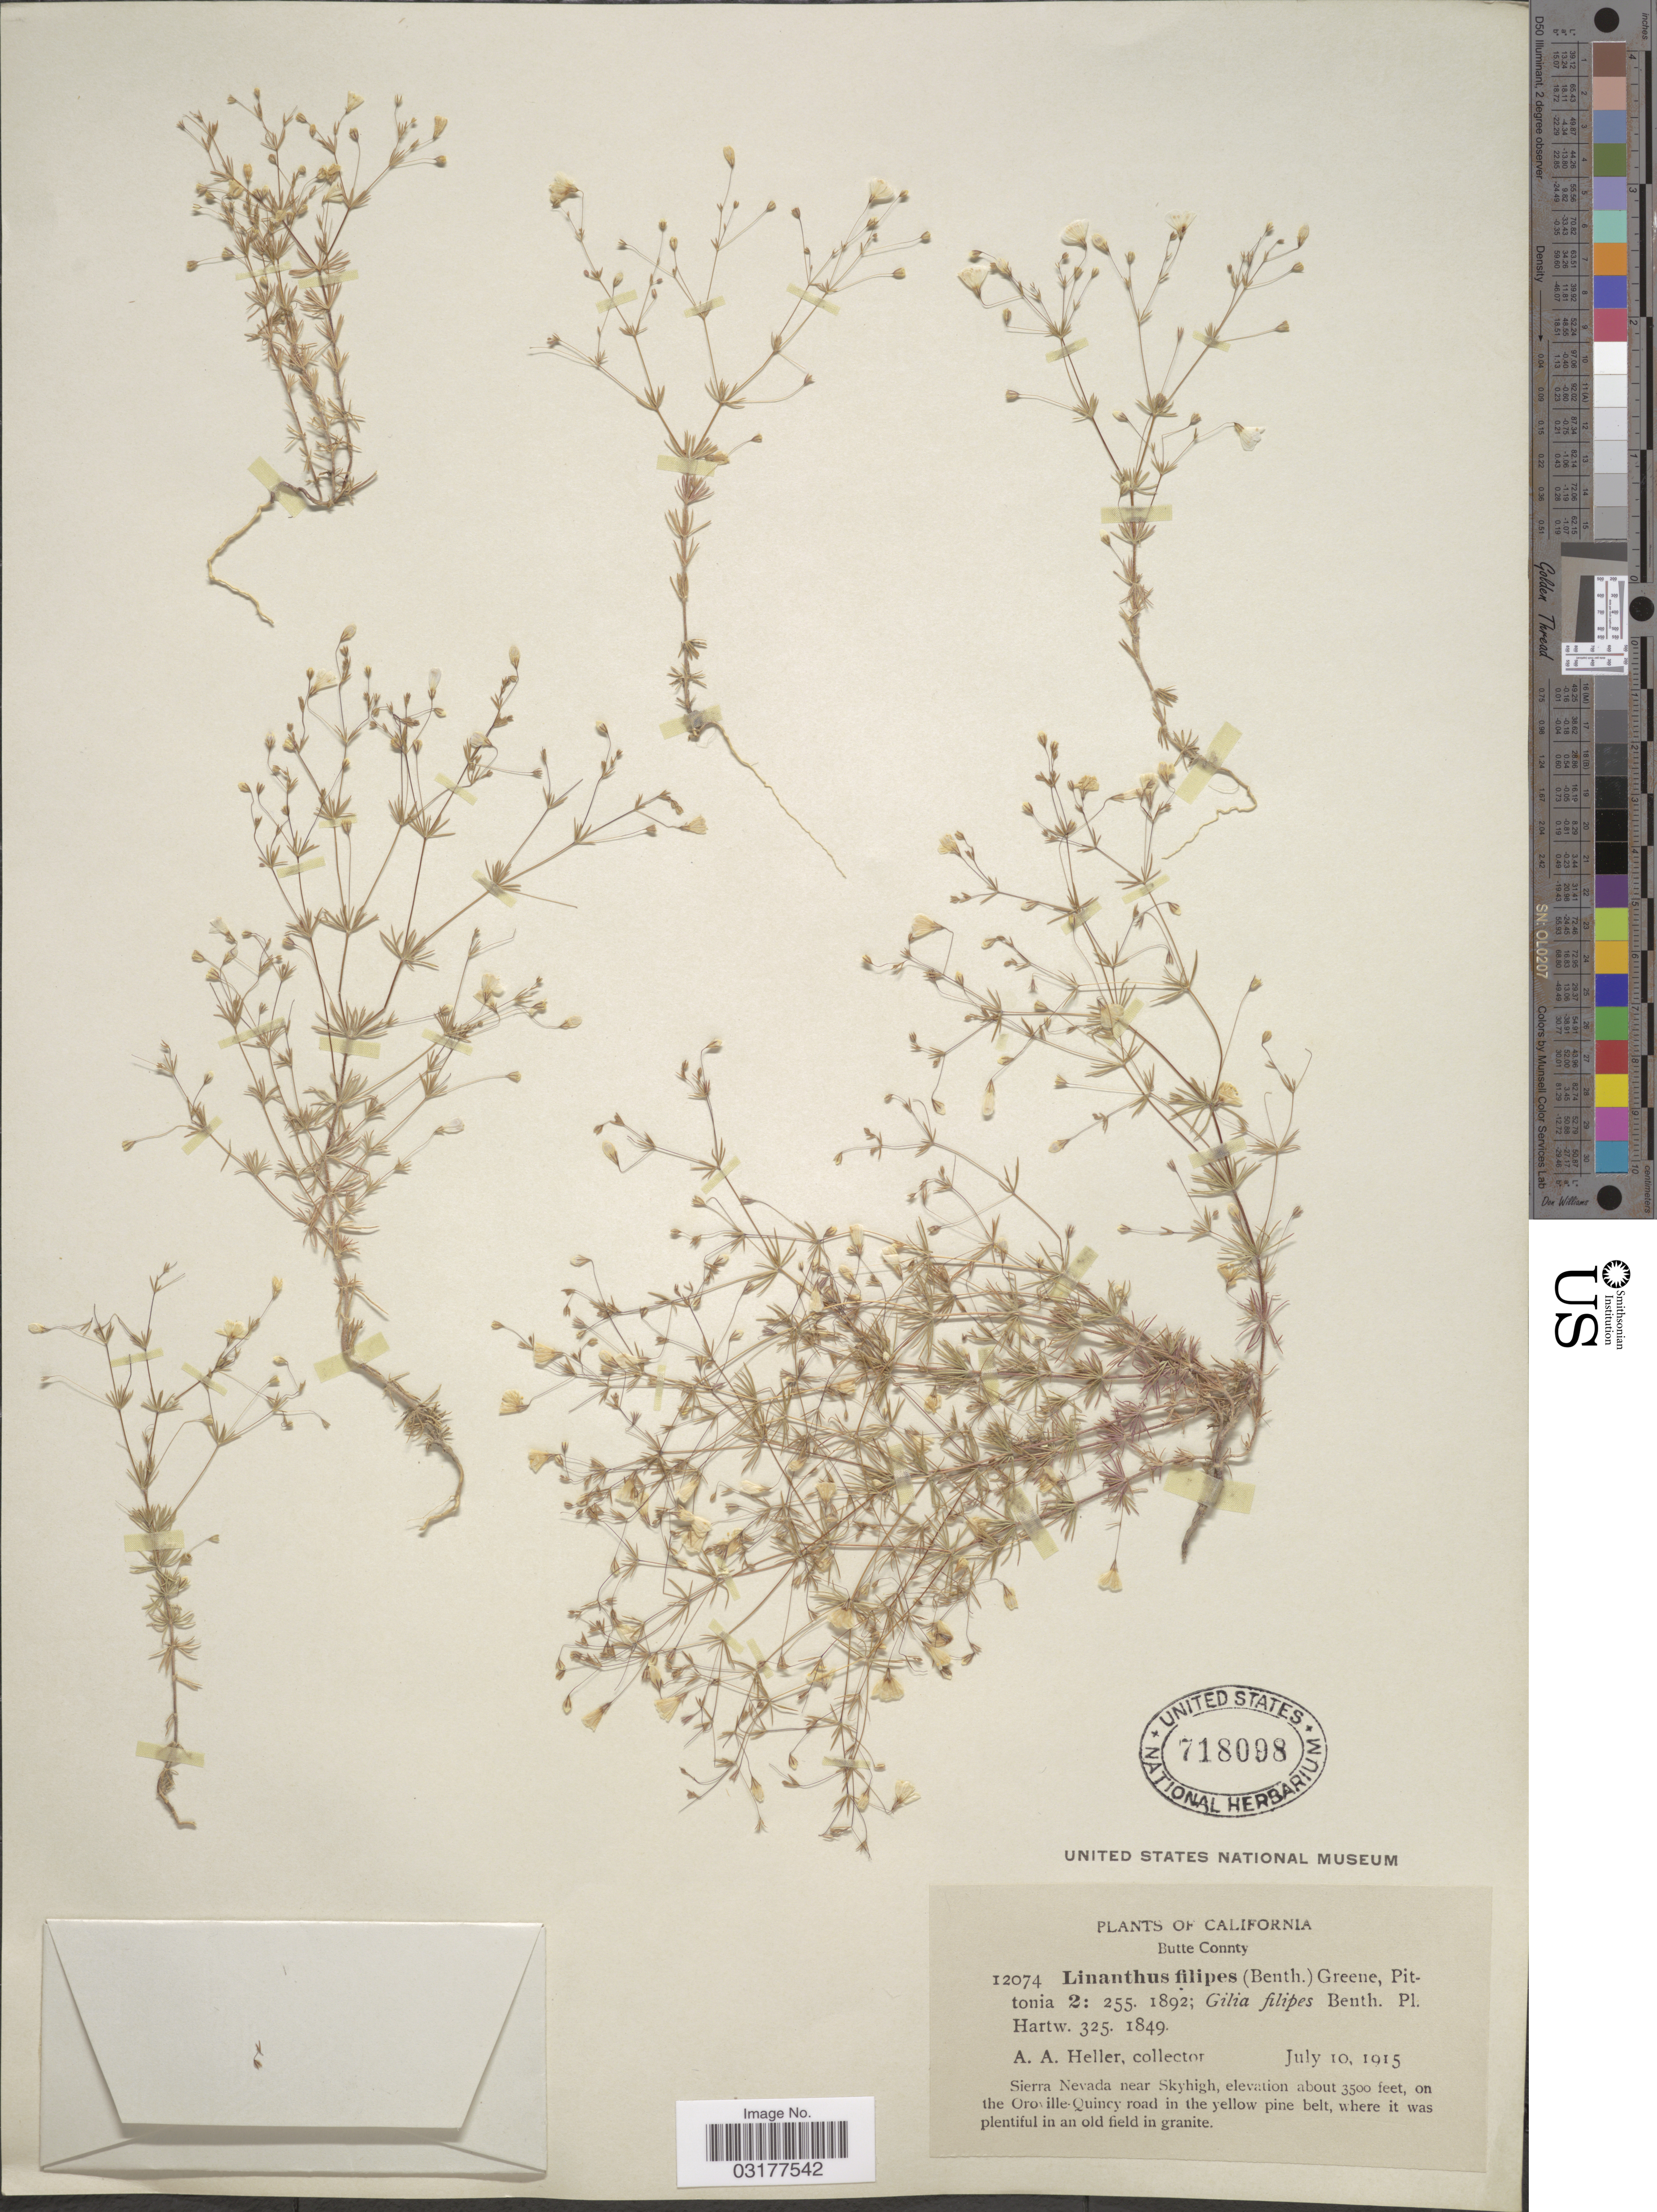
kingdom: Plantae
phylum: Tracheophyta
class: Magnoliopsida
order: Ericales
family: Polemoniaceae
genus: Leptosiphon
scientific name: Leptosiphon filipes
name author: (Benth.) J.M. Porter & L.A. Johnson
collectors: A. A. Heller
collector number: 12074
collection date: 1915-07-10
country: United States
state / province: California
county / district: Butte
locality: Butte County. Sierra Nevada near Skyhigh, on the Oroville-Quincy road in the yellow pine belt.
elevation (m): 1067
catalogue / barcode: US 718098